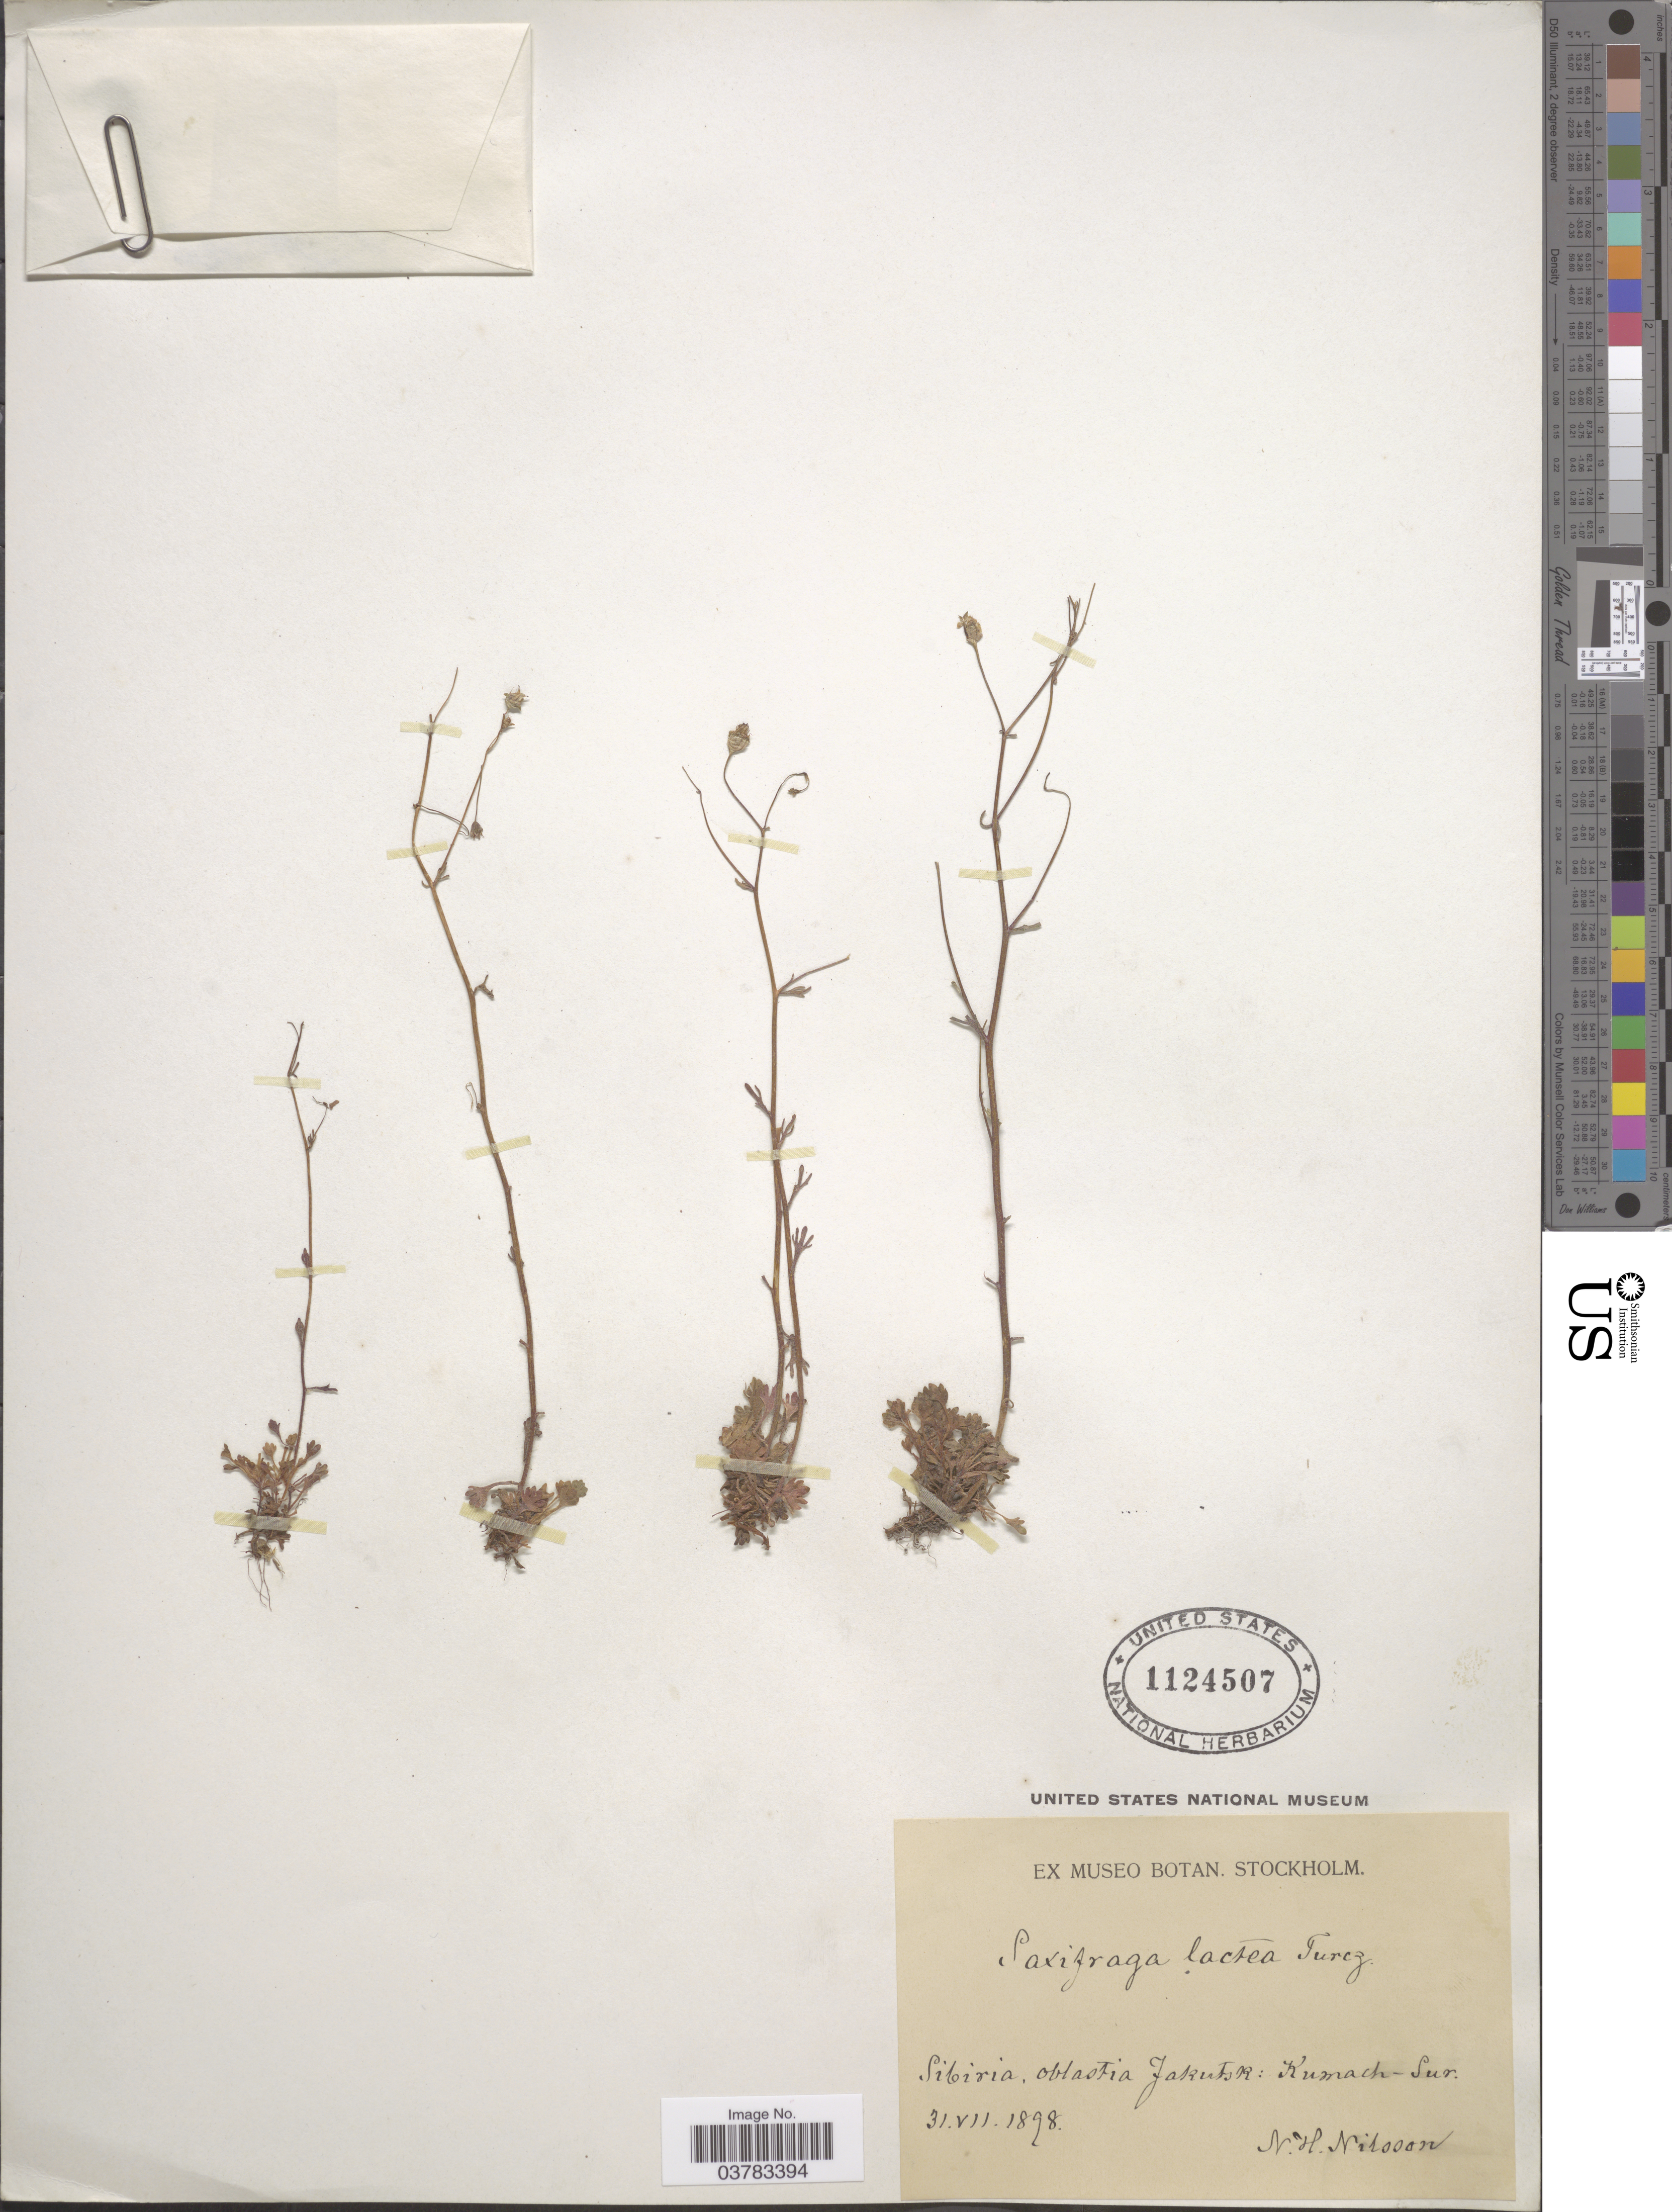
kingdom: Plantae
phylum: Tracheophyta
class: Magnoliopsida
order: Saxifragales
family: Saxifragaceae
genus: Saxifraga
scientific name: Saxifraga lactea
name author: Turcz.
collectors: N. H. Nilsson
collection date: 1898-07-31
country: Russian Federation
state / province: Sakha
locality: Sibiria. oblastia Jakutsk: Kumach-Sur.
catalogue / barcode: US 1124507